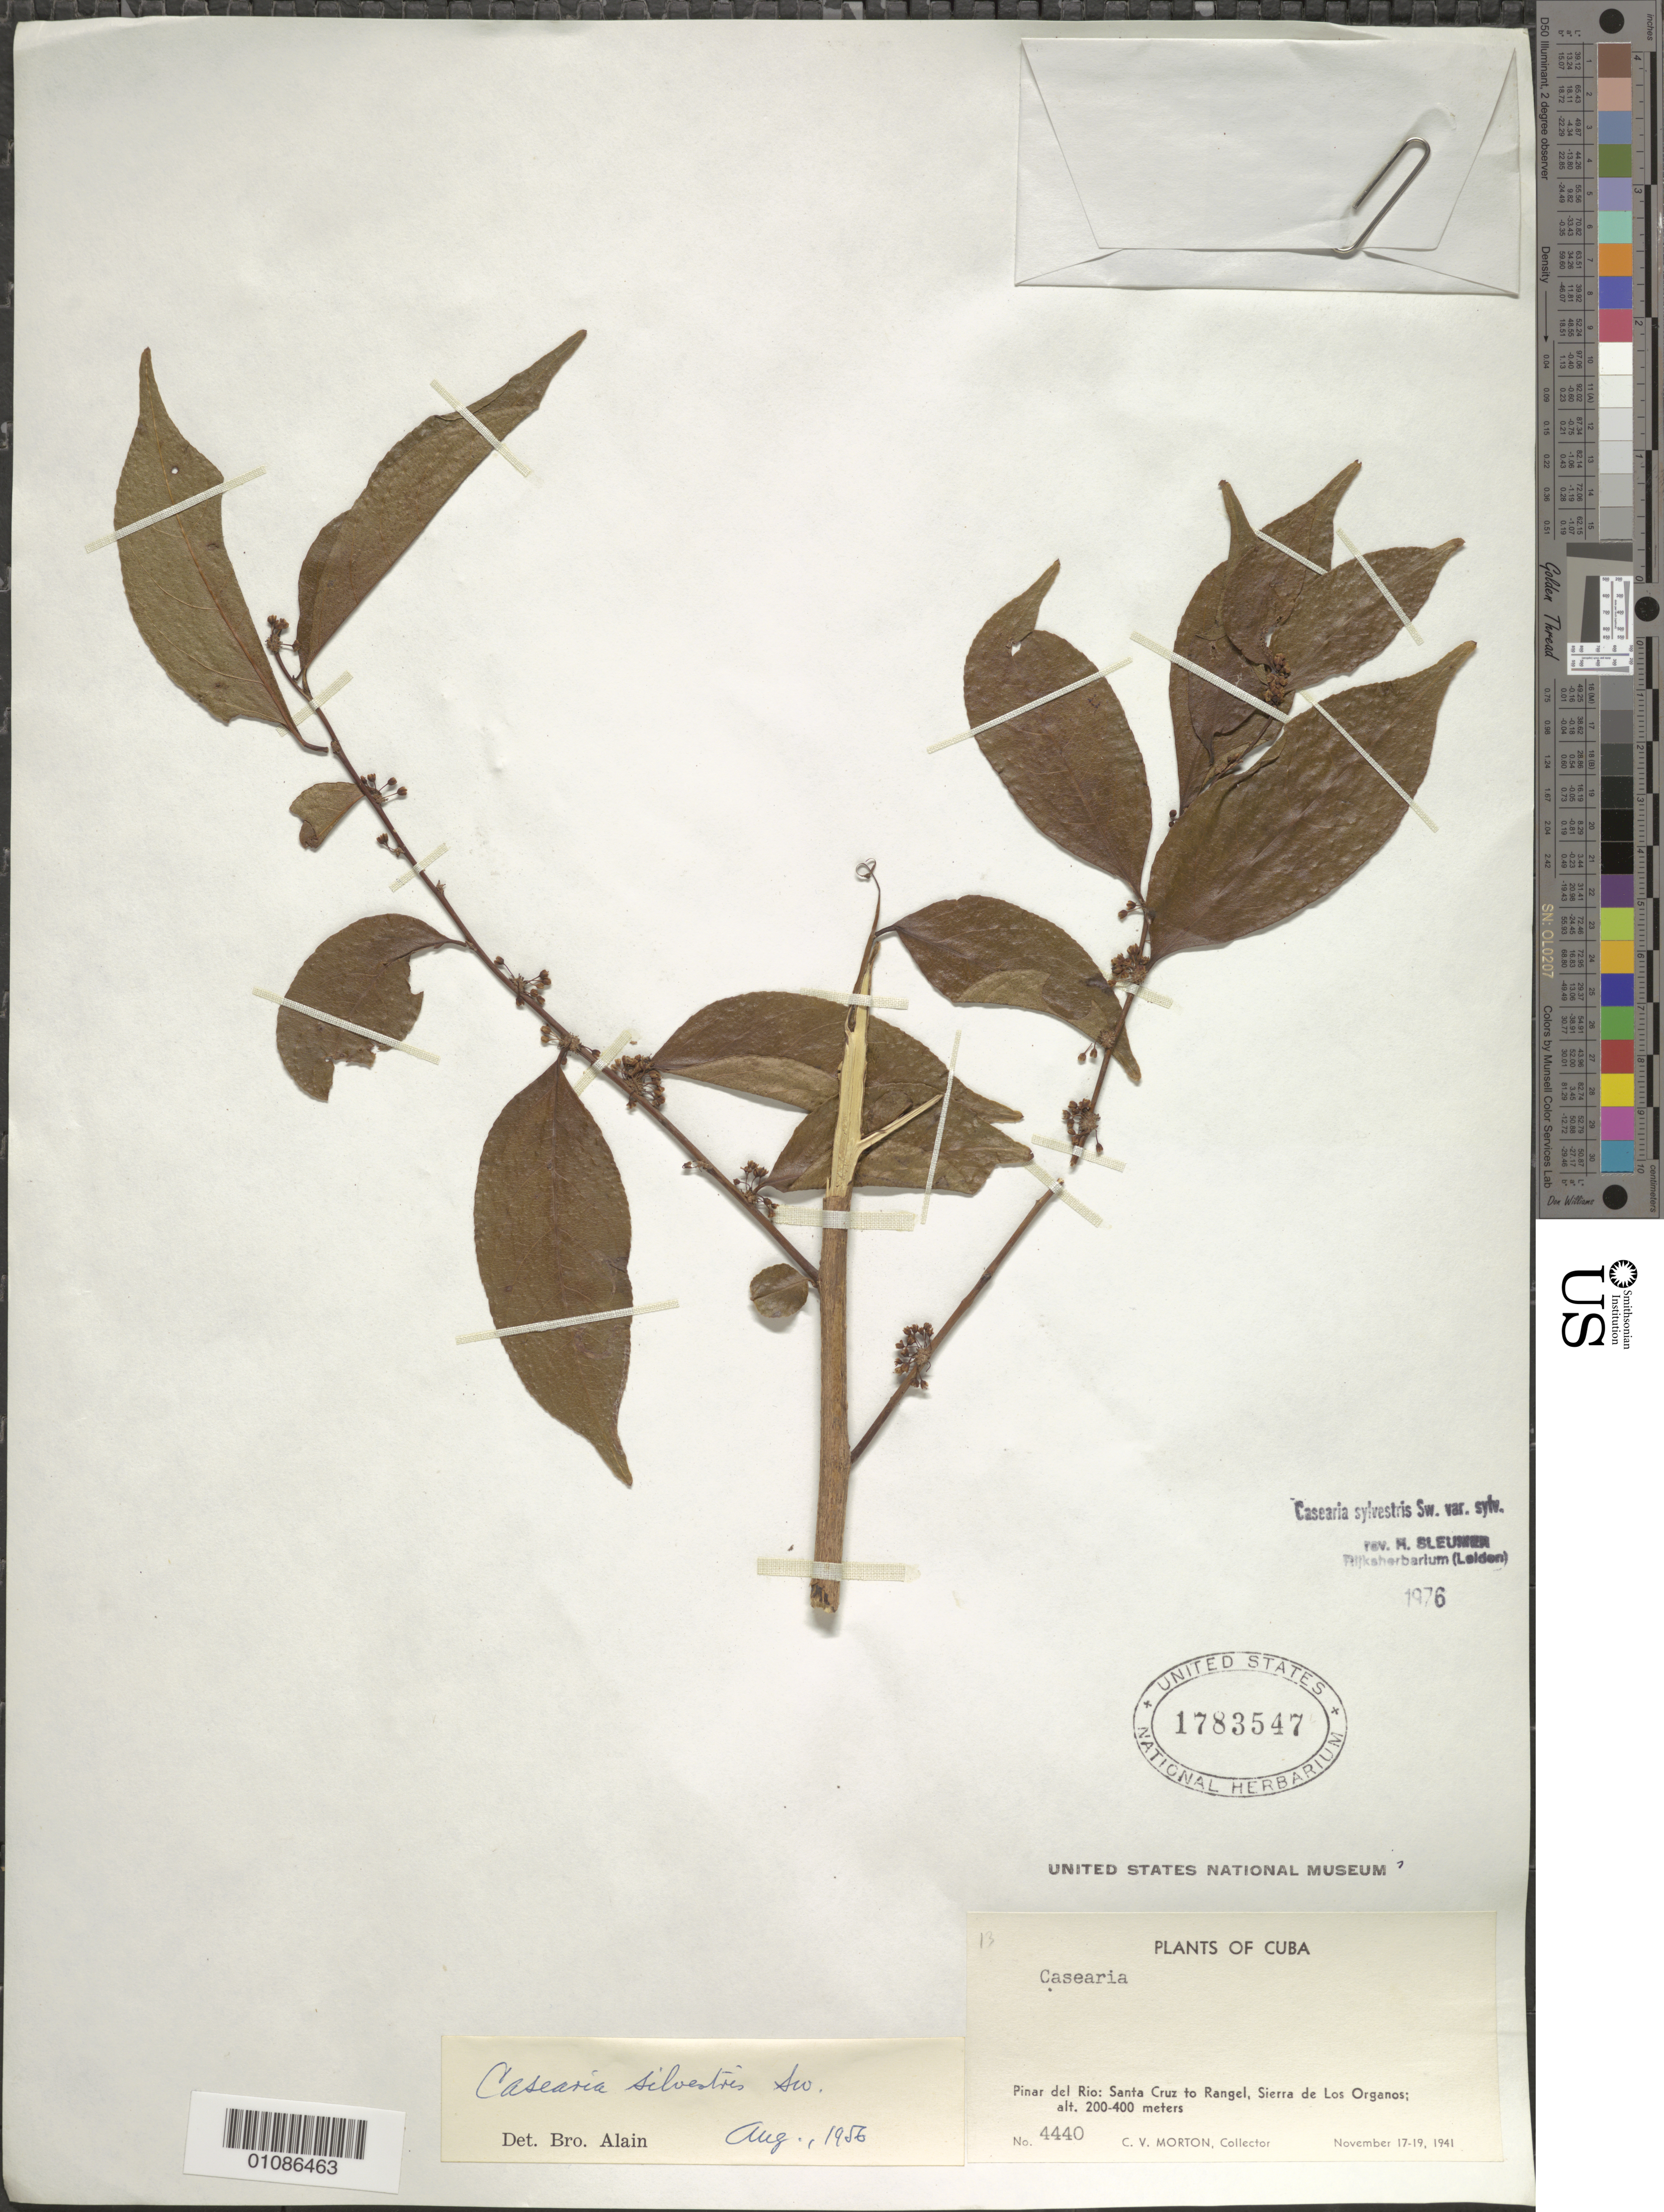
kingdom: Plantae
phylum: Tracheophyta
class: Magnoliopsida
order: Malpighiales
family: Salicaceae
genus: Casearia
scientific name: Casearia sylvestris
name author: Sw.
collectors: C. V. Morton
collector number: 4440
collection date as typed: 17 Nov 1941 to 19 Nov 1941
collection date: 1941-11-17/1941-11-19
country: Cuba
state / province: Pinar del Rio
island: Cuba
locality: Santa Cruz to Rangel, Sierra de Los Organos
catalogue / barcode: US 1783547